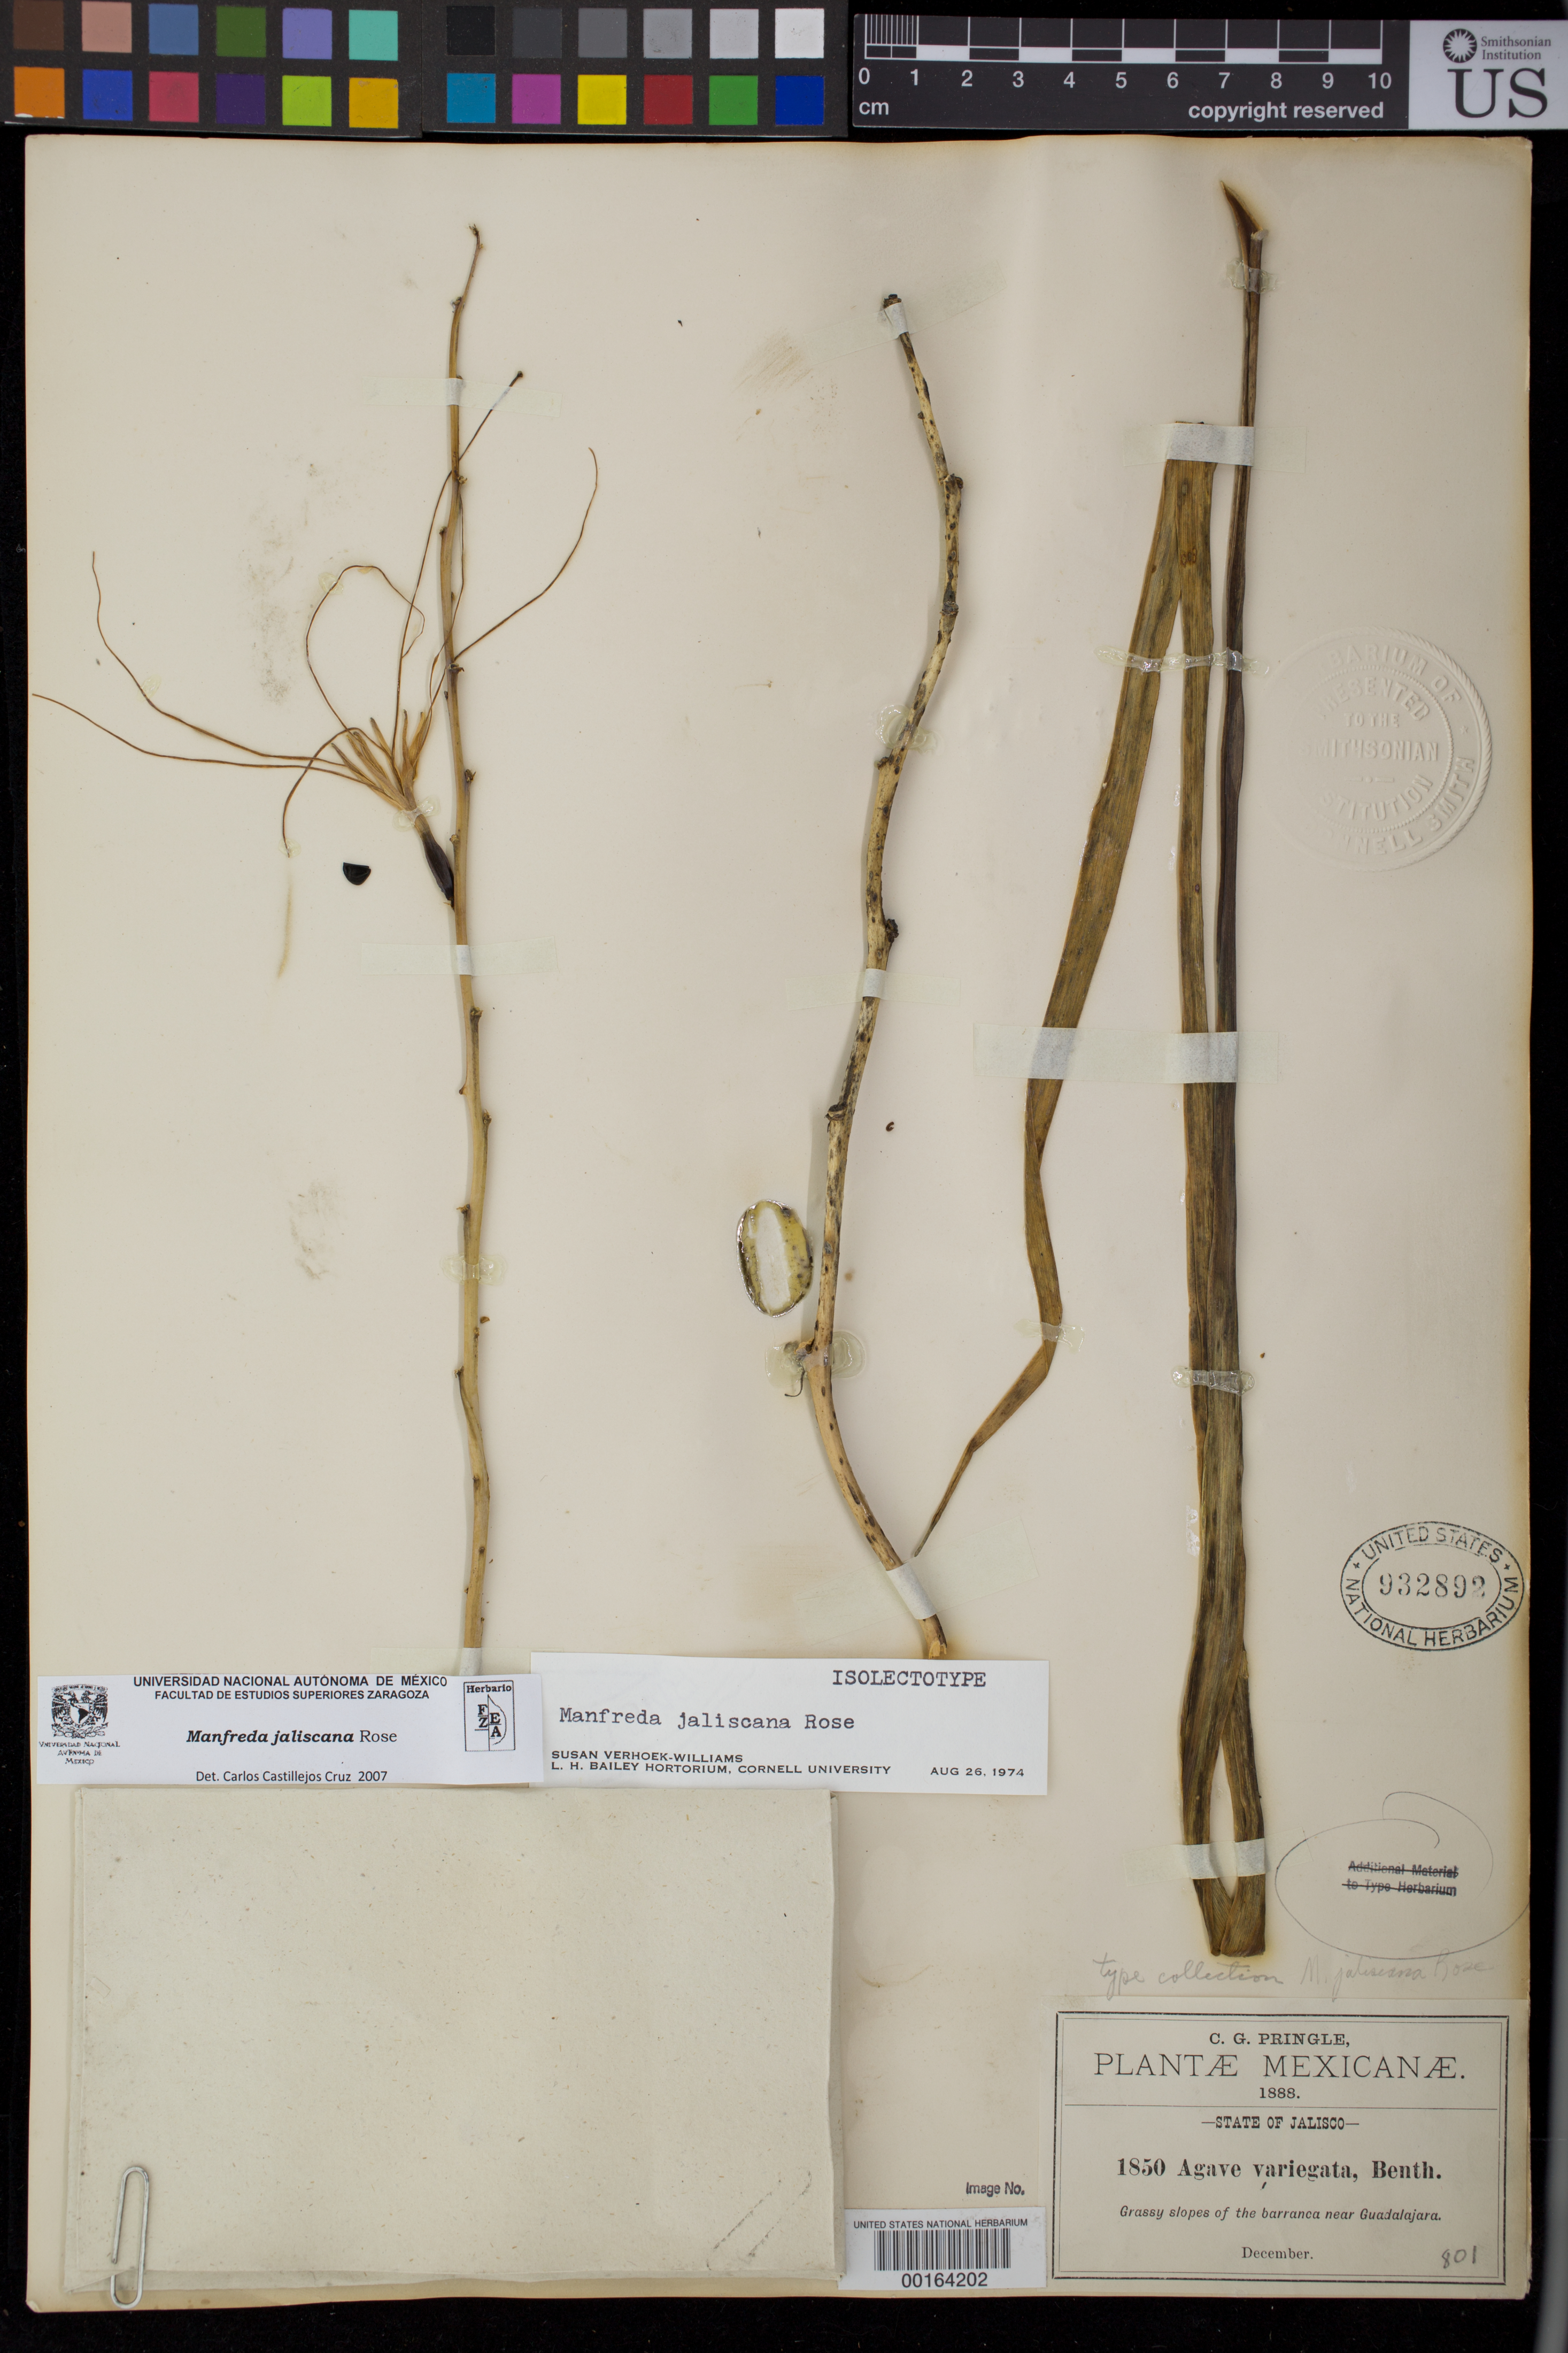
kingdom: Plantae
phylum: Tracheophyta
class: Liliopsida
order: Asparagales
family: Asparagaceae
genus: Manfreda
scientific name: Manfreda jaliscana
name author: Rose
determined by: Verhoek-Williams, S. E.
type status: Syntype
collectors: C. G. Pringle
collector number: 1850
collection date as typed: Dec 1888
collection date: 1888-12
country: Mexico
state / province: Jalisco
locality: Grassy slopes of the barranca near Guadalajara.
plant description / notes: Annotated as isolectotype by Verhoek-Williams (lectotypification apparently ined.).; Collection date cited as "1889" in protologue.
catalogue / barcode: US 932892